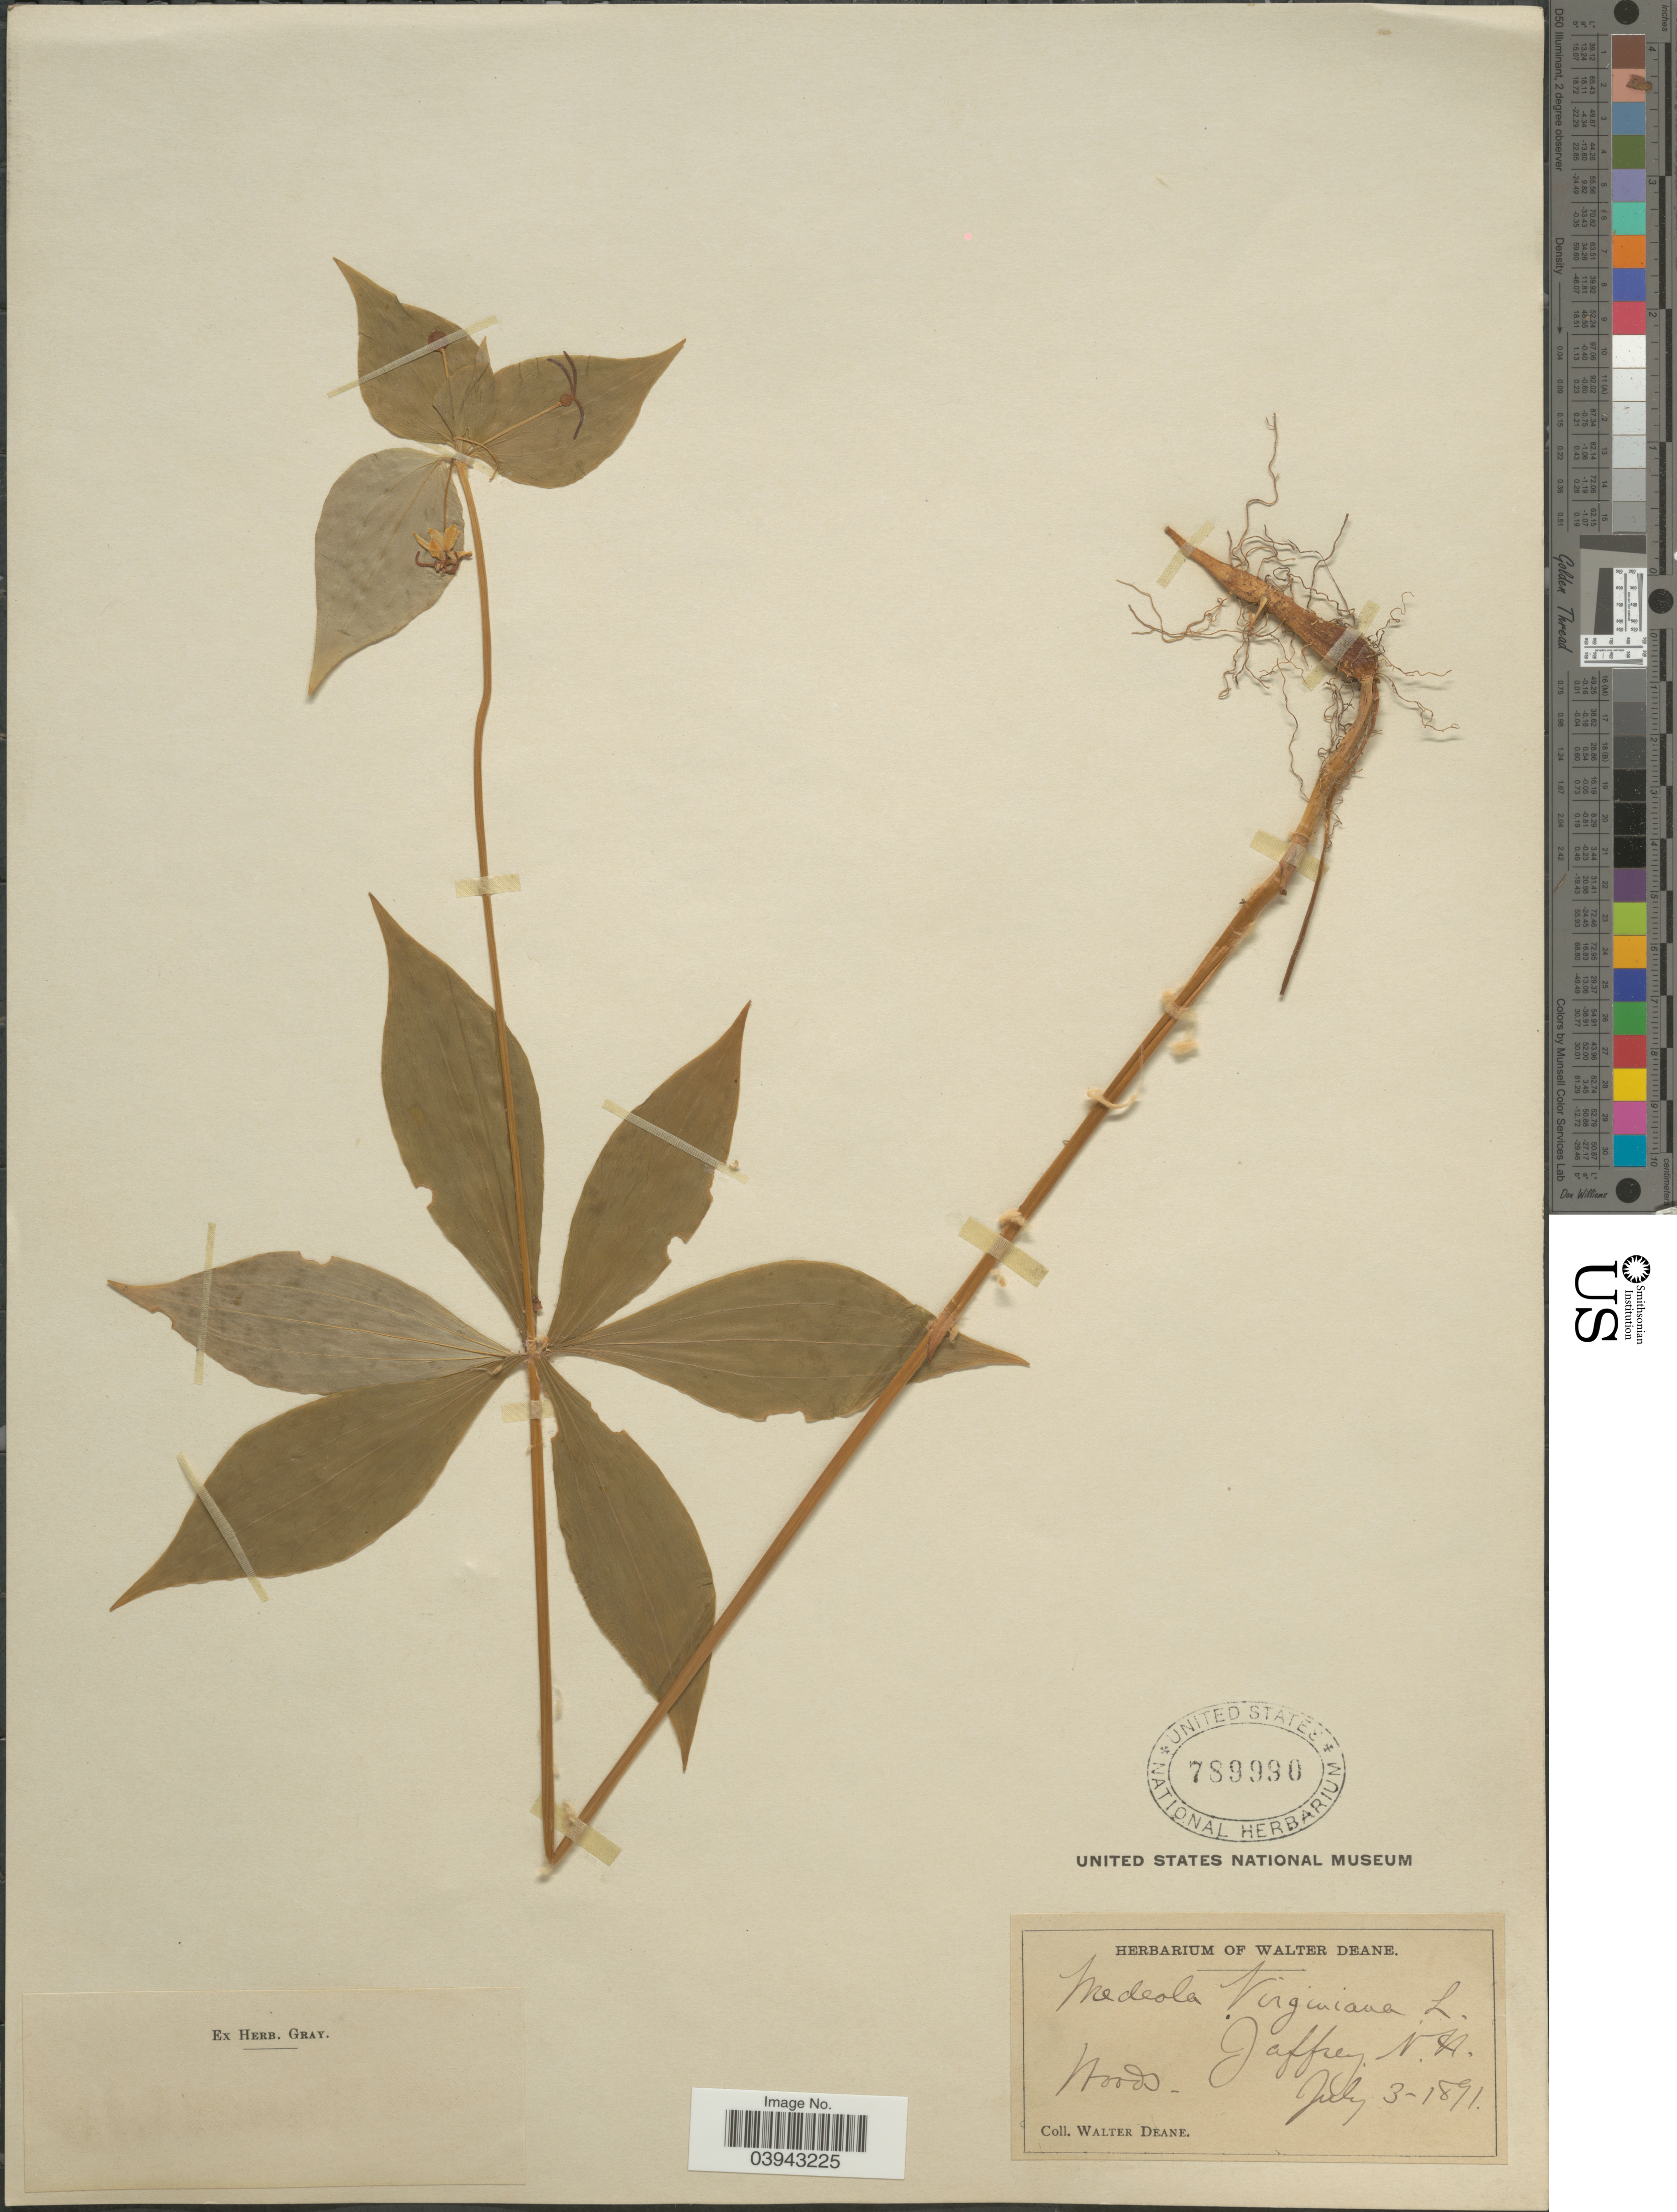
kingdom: Plantae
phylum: Tracheophyta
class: Liliopsida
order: Liliales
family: Liliaceae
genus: Medeola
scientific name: Medeola virginiana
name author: (L.) Desf.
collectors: W. Deane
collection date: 1891-07-03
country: United States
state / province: New Hampshire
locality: Jaffrey.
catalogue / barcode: US 789990